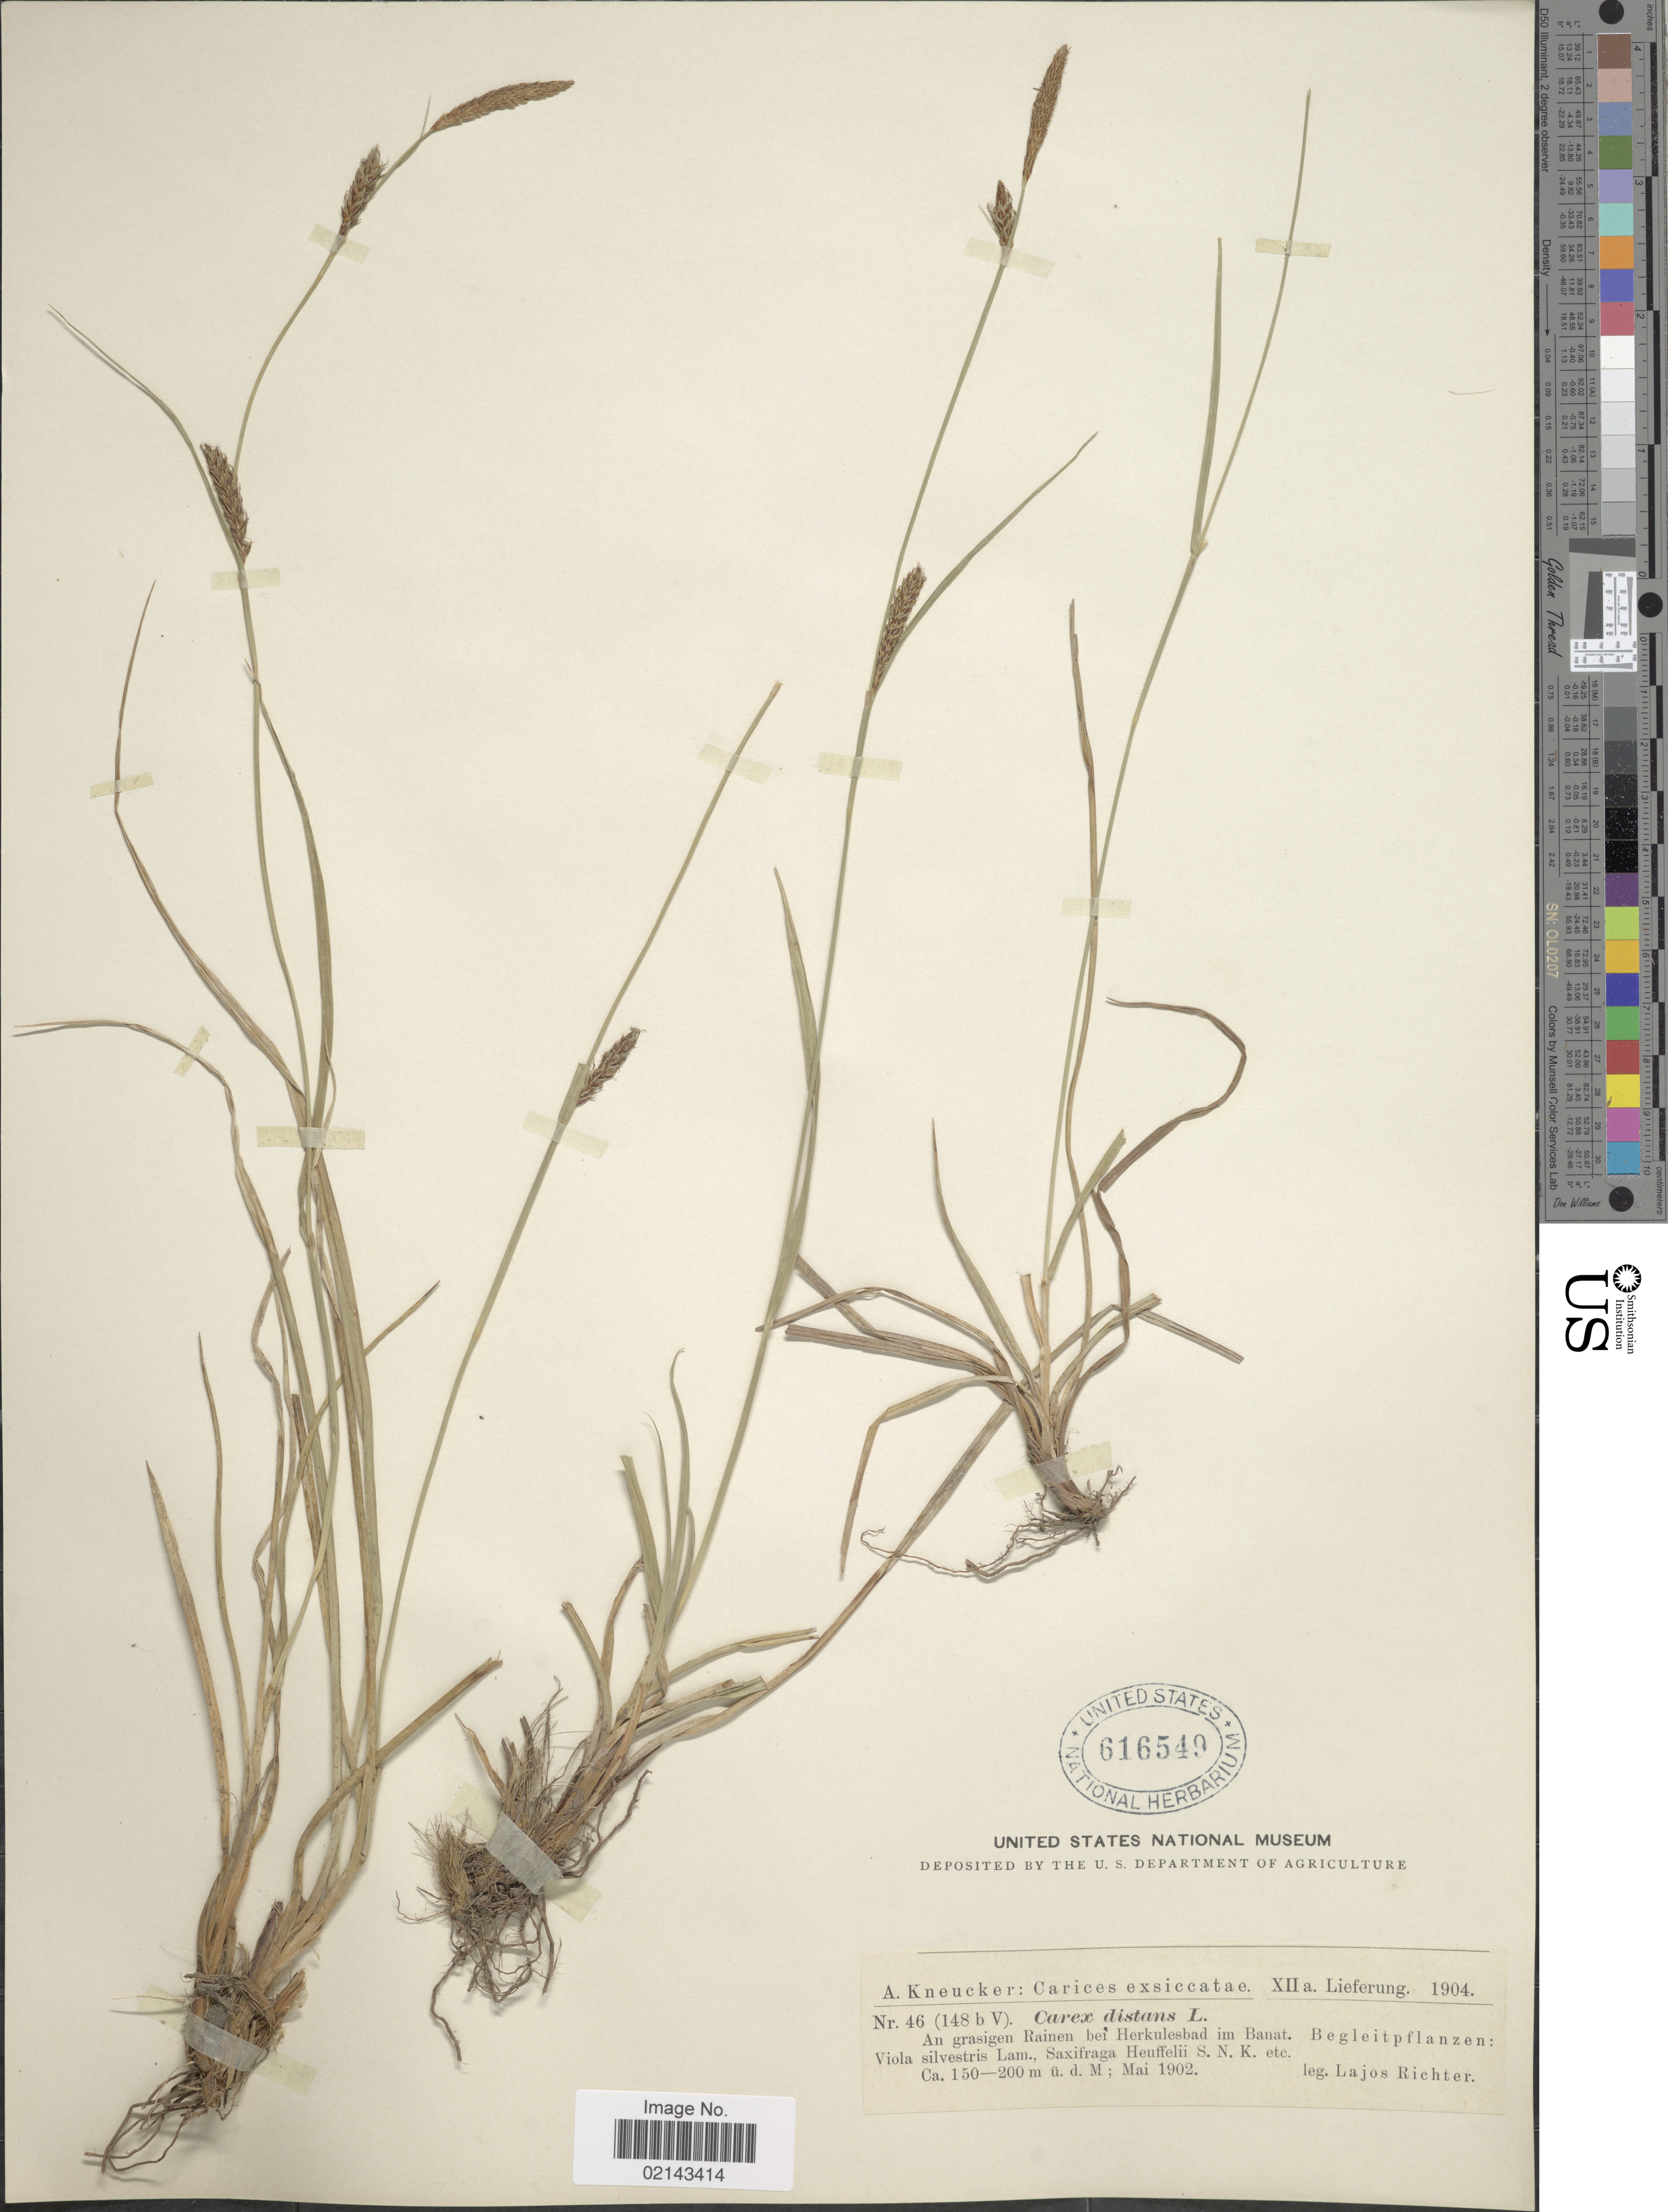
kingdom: Plantae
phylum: Tracheophyta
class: Liliopsida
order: Poales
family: Cyperaceae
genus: Carex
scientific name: Carex distans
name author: L.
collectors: L. Richter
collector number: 46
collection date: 1902-05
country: Romania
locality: An grasigen Raine bei Herkulesbad im Banat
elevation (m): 150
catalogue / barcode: US 616549